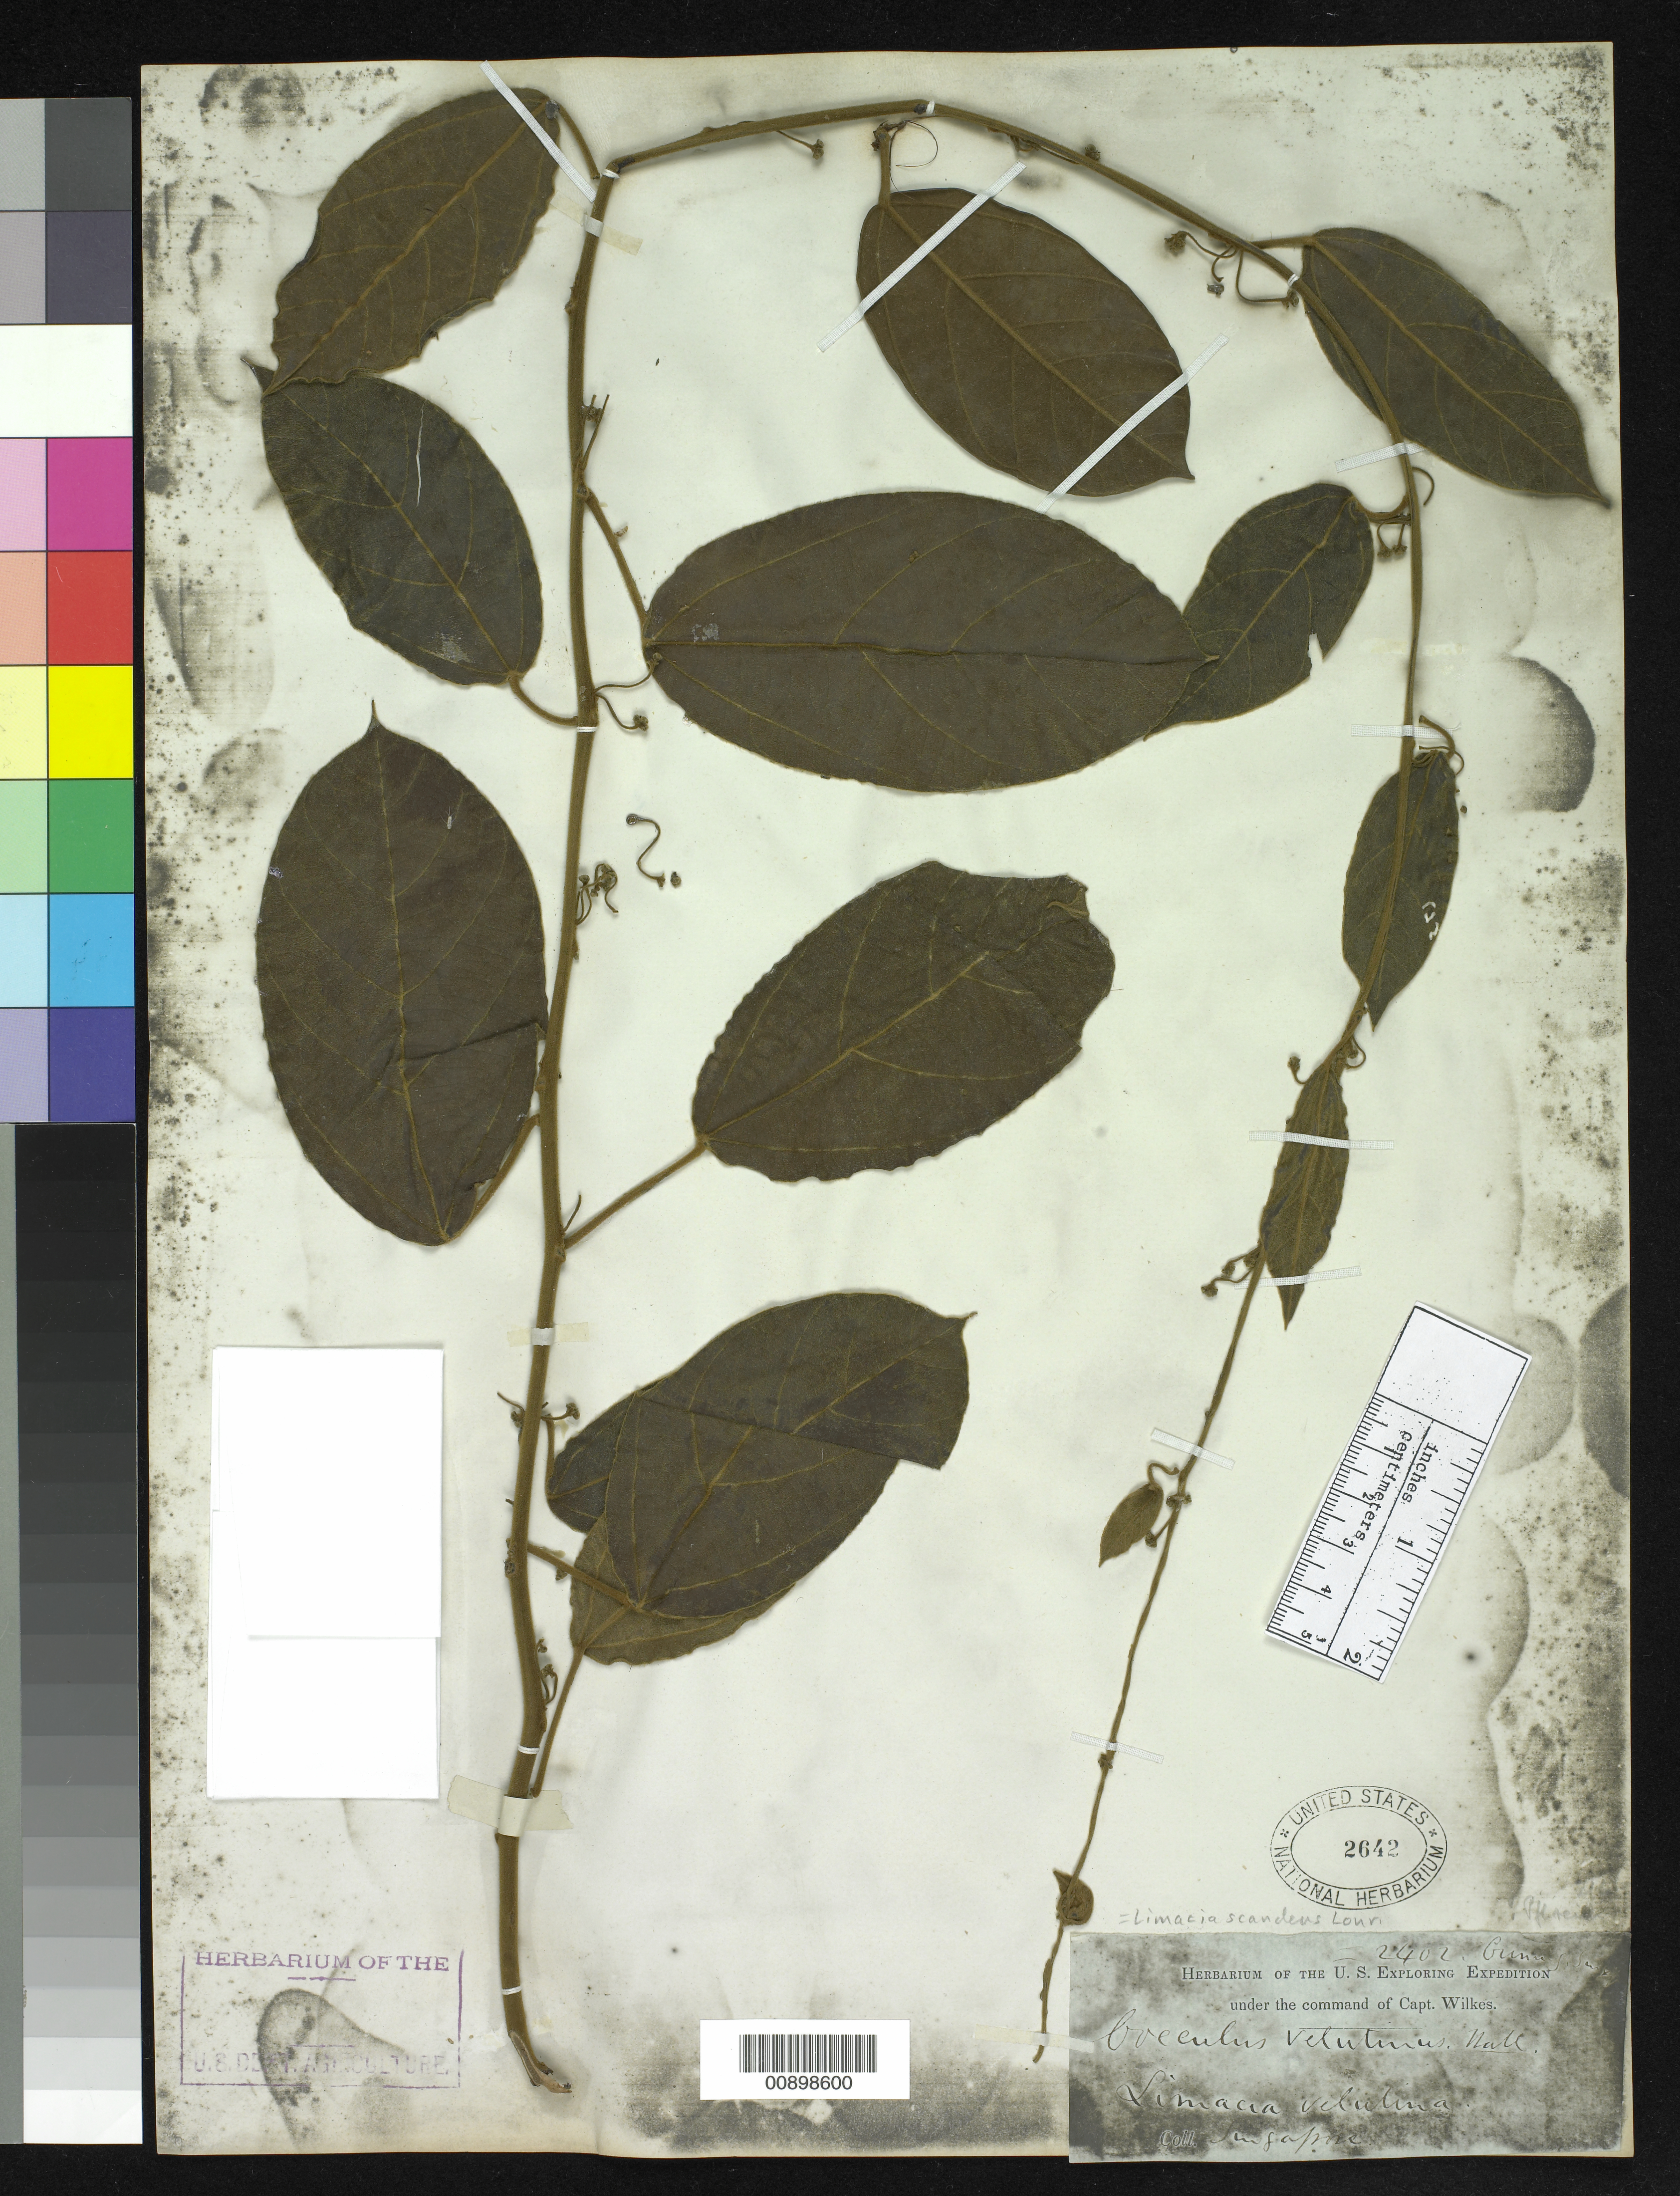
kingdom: Plantae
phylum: Tracheophyta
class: Magnoliopsida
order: Ranunculales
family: Menispermaceae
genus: Limacia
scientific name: Limacia scandens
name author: Lour.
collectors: Wilkes Explor. Exped.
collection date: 1838/1842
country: Singapore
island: Singapore Island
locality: Singapore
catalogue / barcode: US 2642